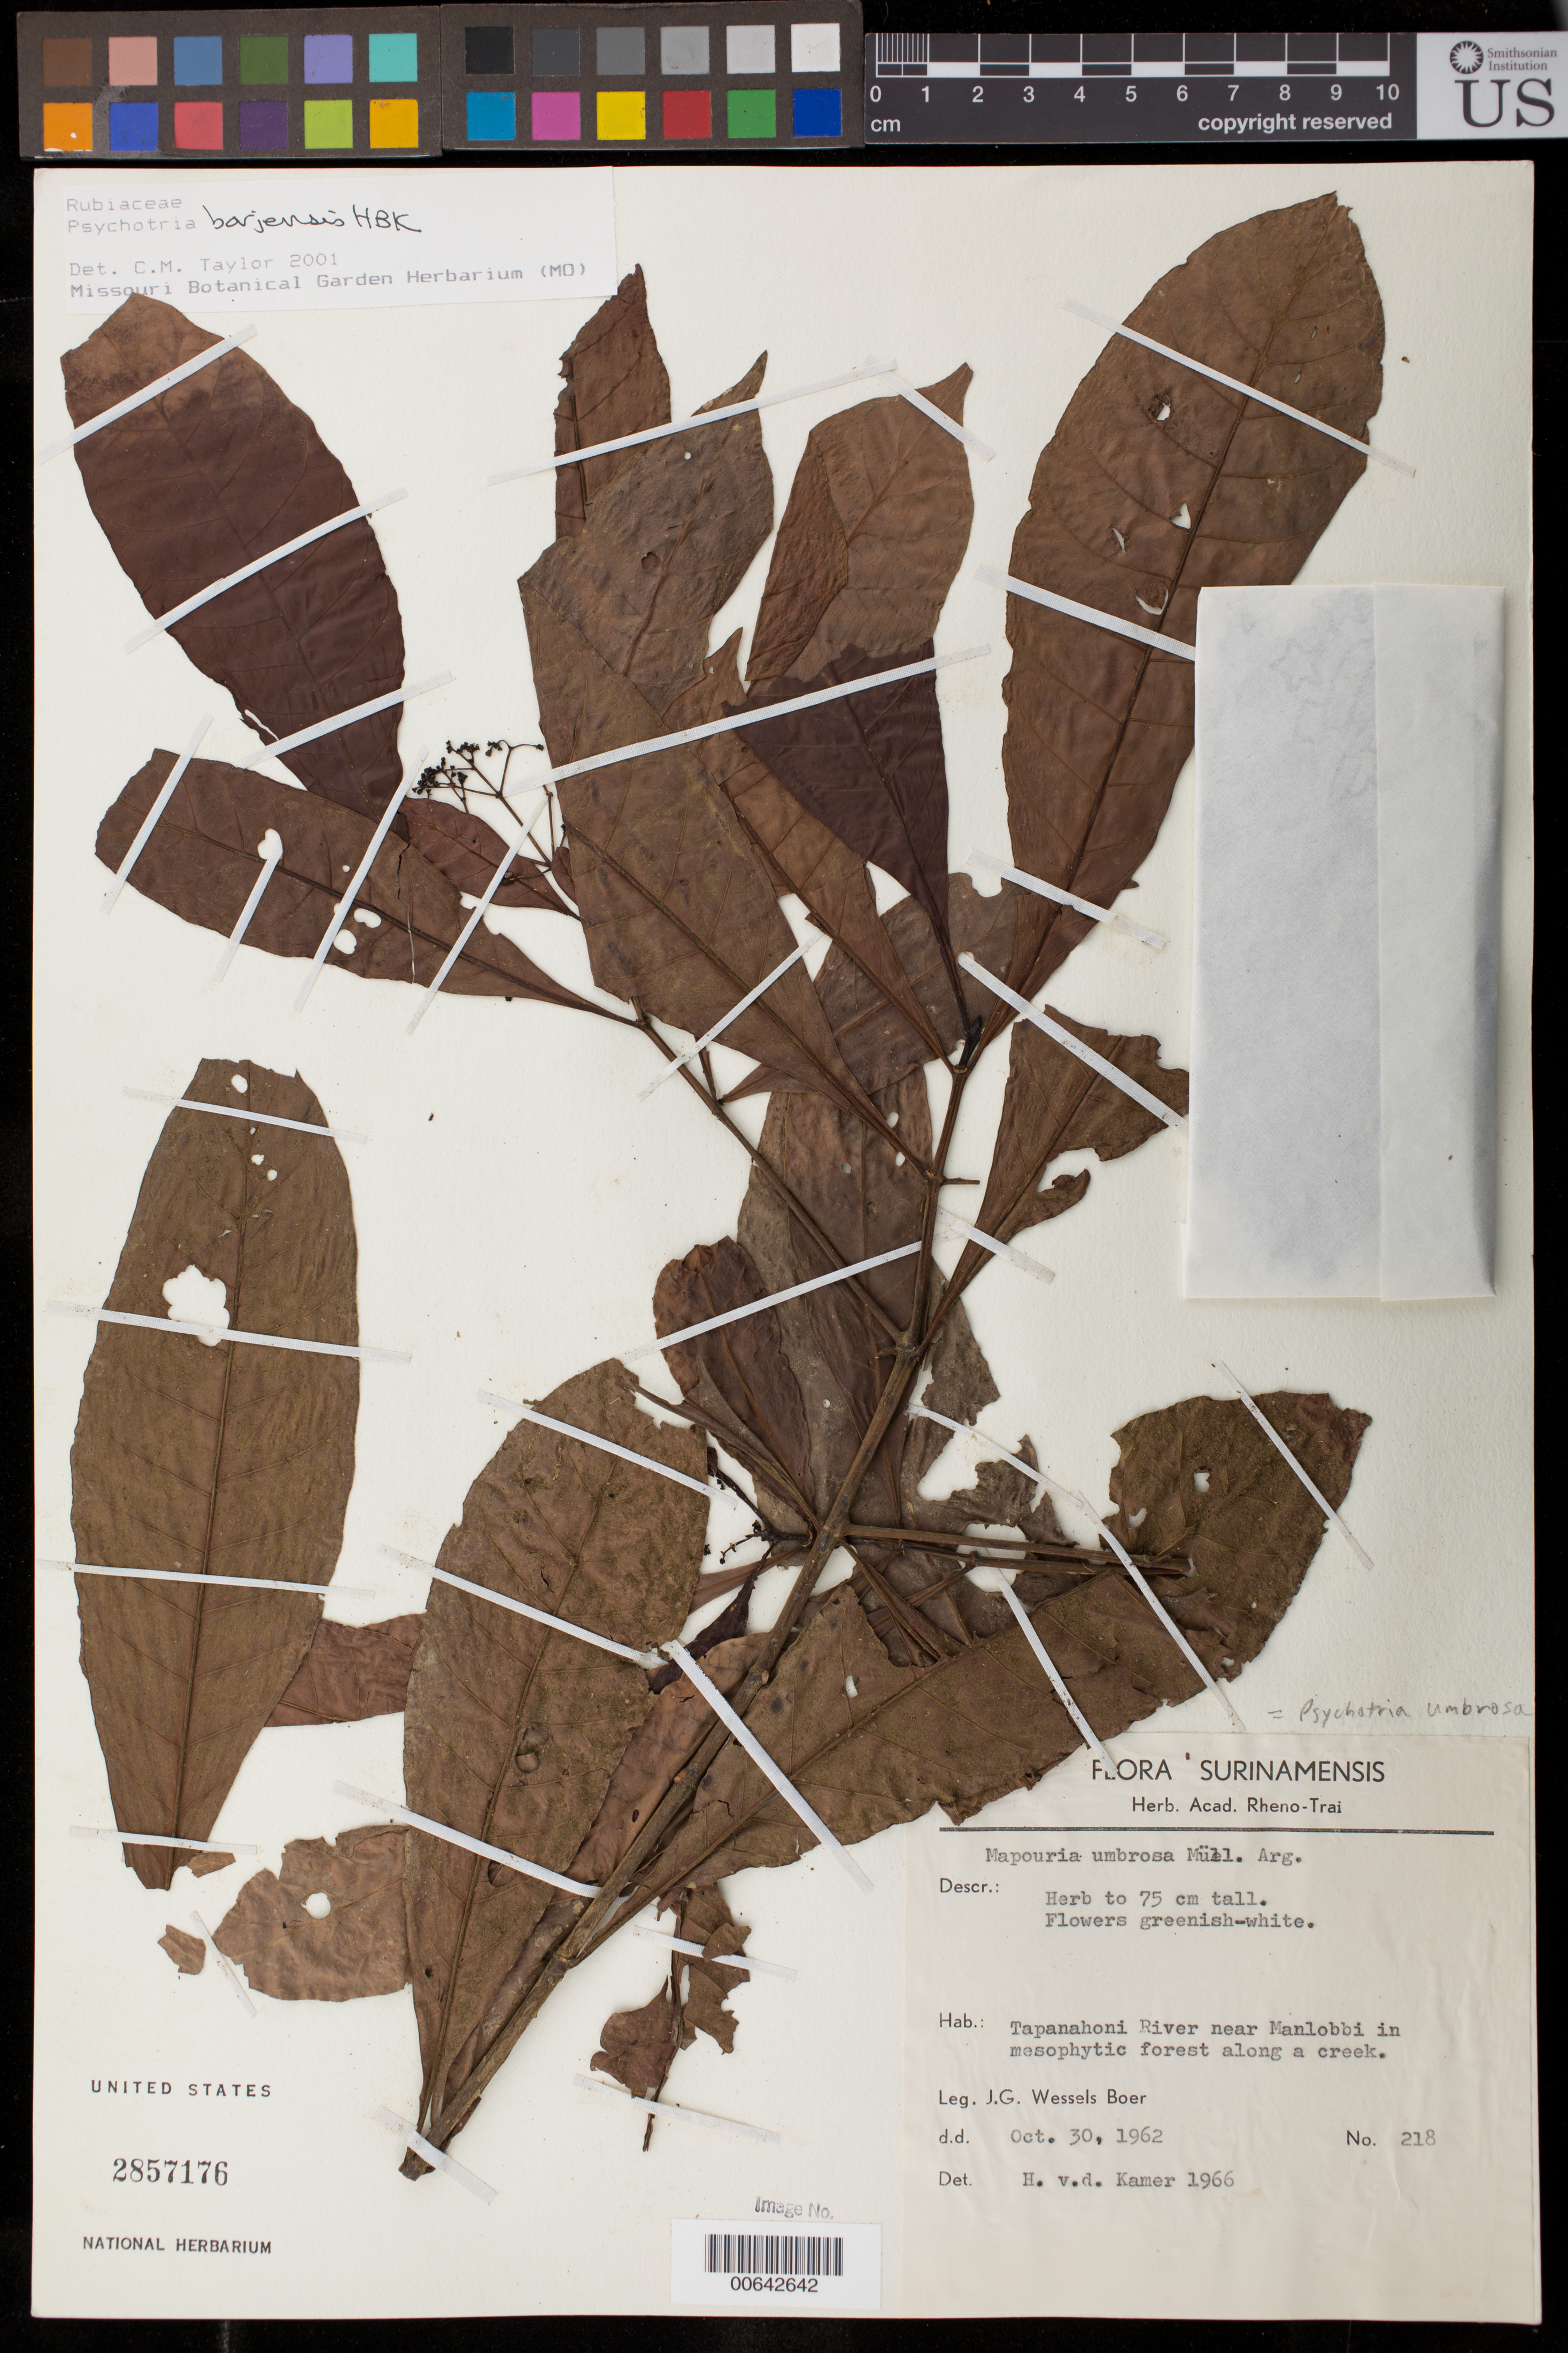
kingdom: Plantae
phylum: Tracheophyta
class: Magnoliopsida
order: Gentianales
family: Rubiaceae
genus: Psychotria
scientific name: Psychotria borjensis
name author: Kunth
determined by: Taylor, Charlotte M.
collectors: J. G. Wessels Boer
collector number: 218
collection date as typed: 30-Oct-62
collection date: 1962-10-30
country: Suriname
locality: Tapanahoni R.., near Manlobbi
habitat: Forest along creek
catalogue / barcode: US 2857176